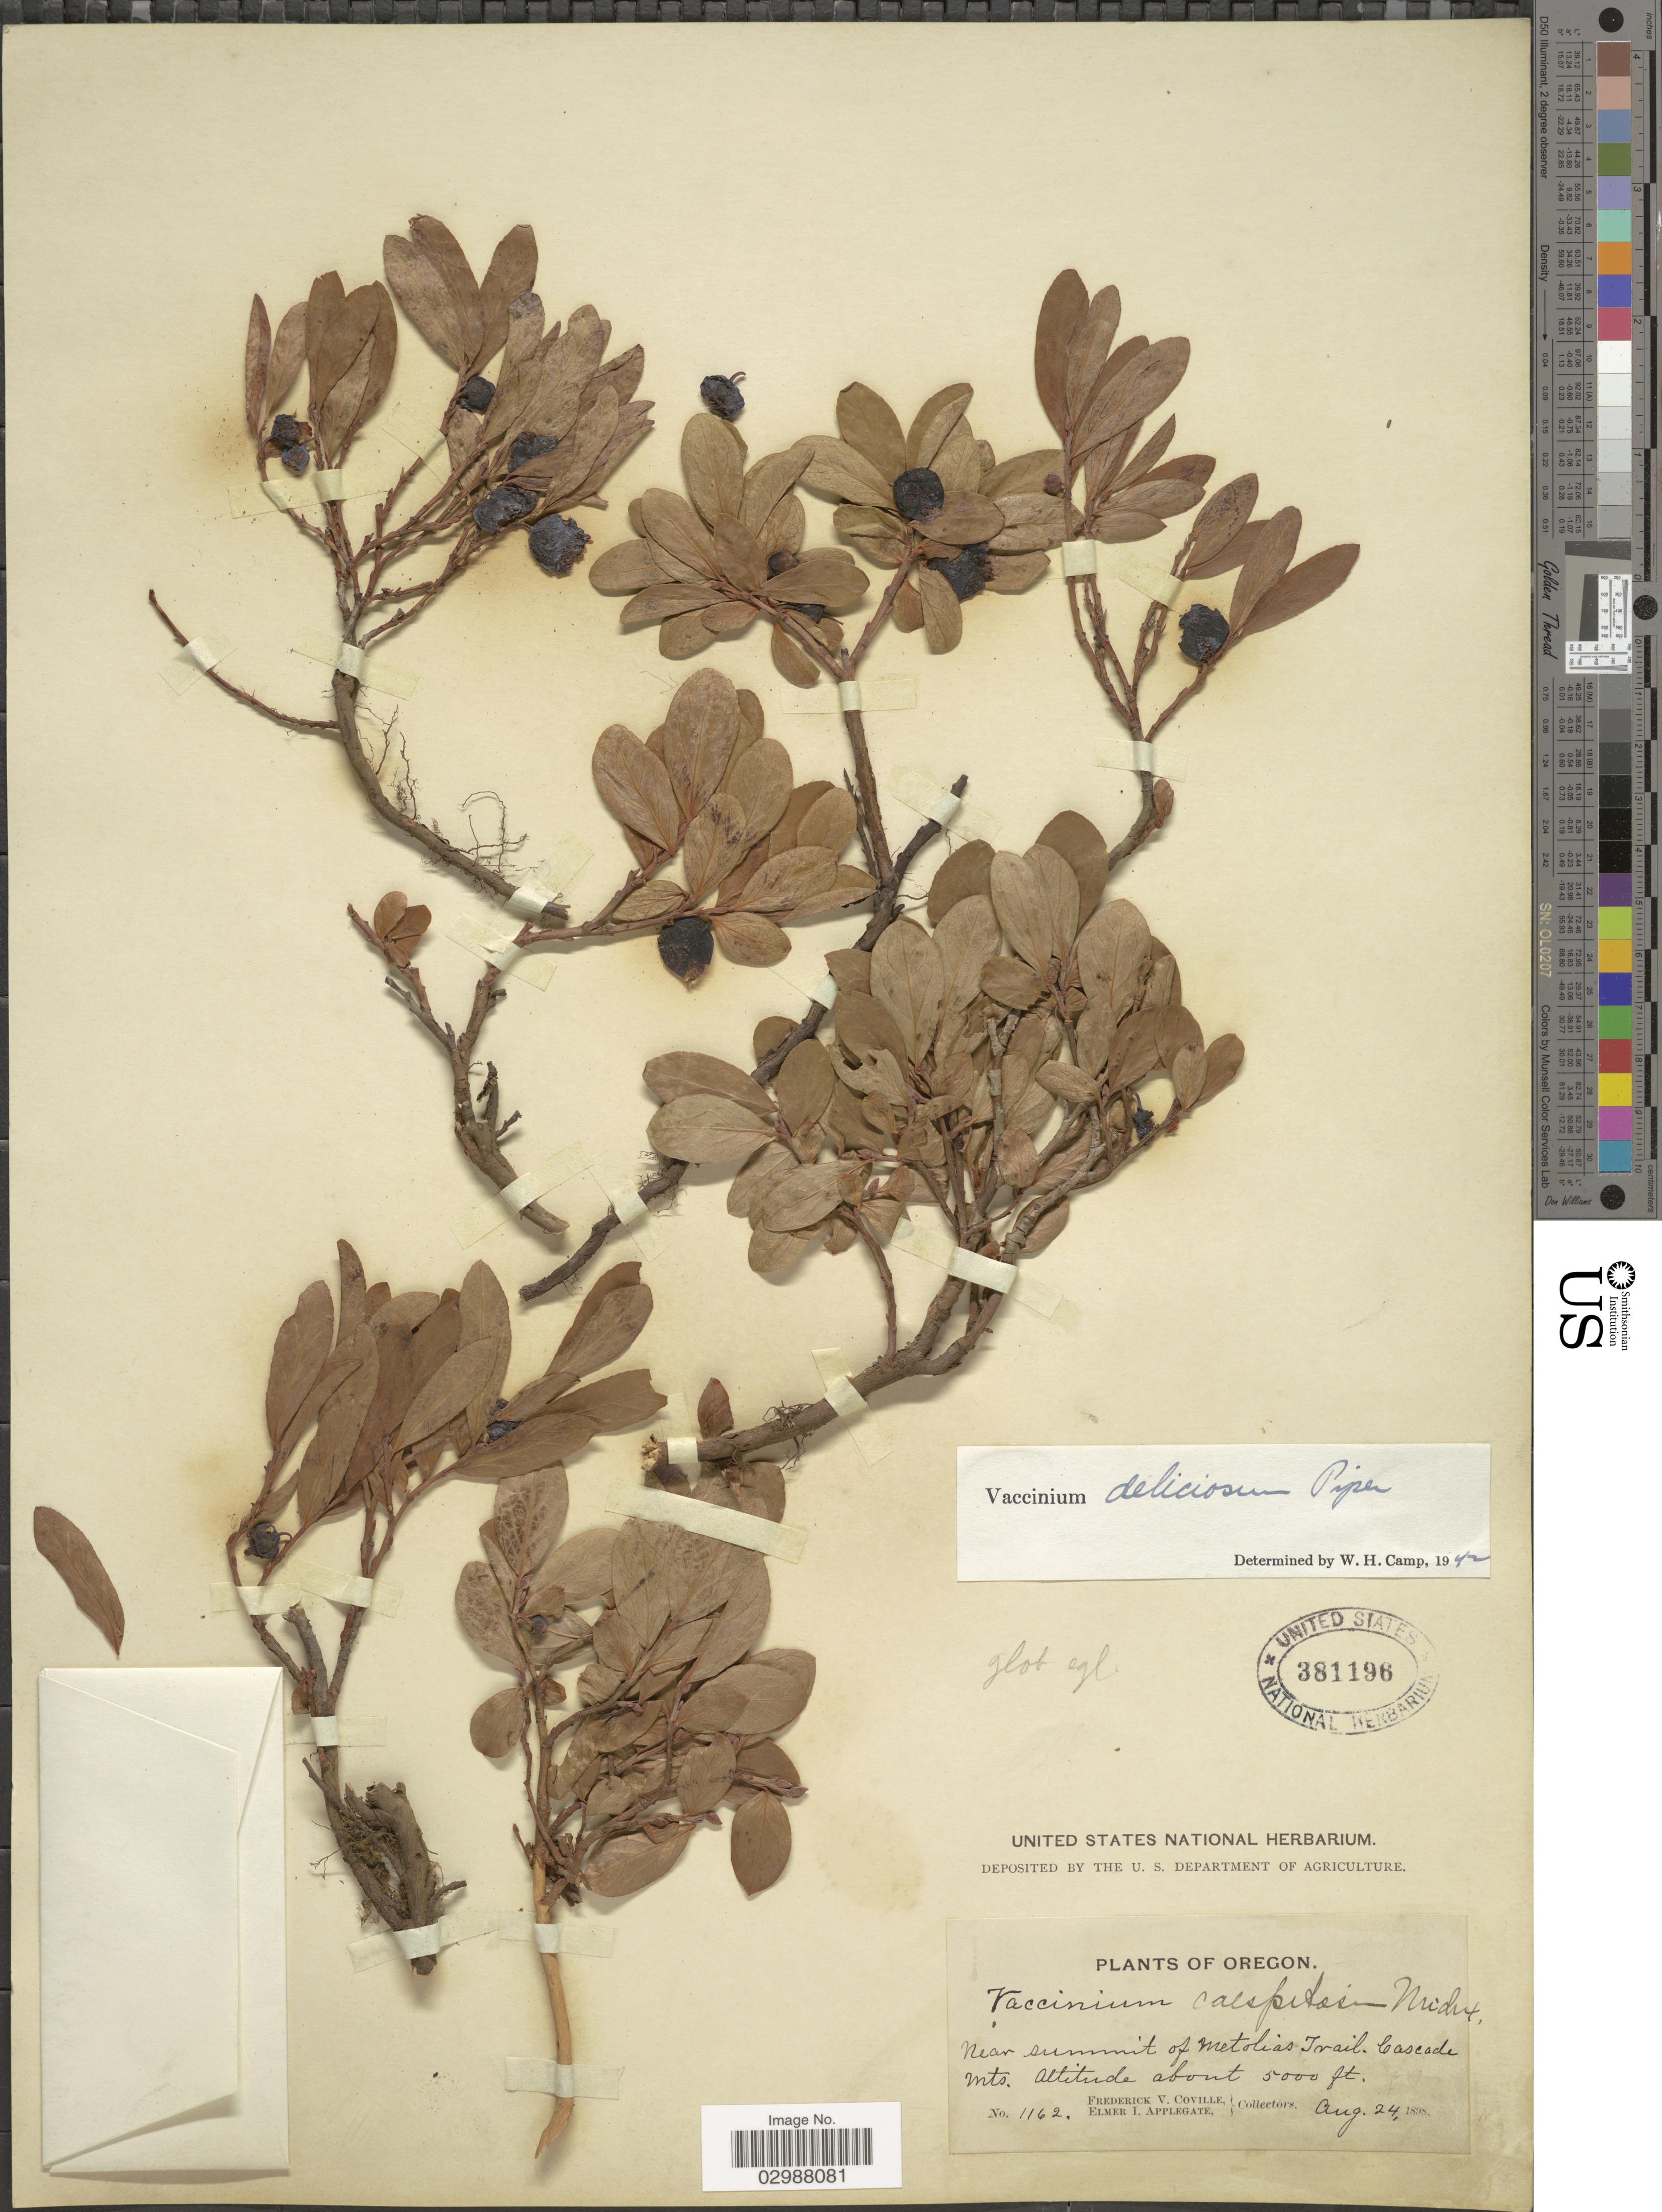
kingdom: Plantae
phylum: Tracheophyta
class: Magnoliopsida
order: Ericales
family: Ericaceae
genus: Vaccinium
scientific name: Vaccinium deliciosum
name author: Piper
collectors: F. V. Coville & E. I. Applegate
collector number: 1162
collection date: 1898-08-24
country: United States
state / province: Oregon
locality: Near summit of Metolias Trail, Cascade Mts.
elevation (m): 1524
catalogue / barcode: US 381196